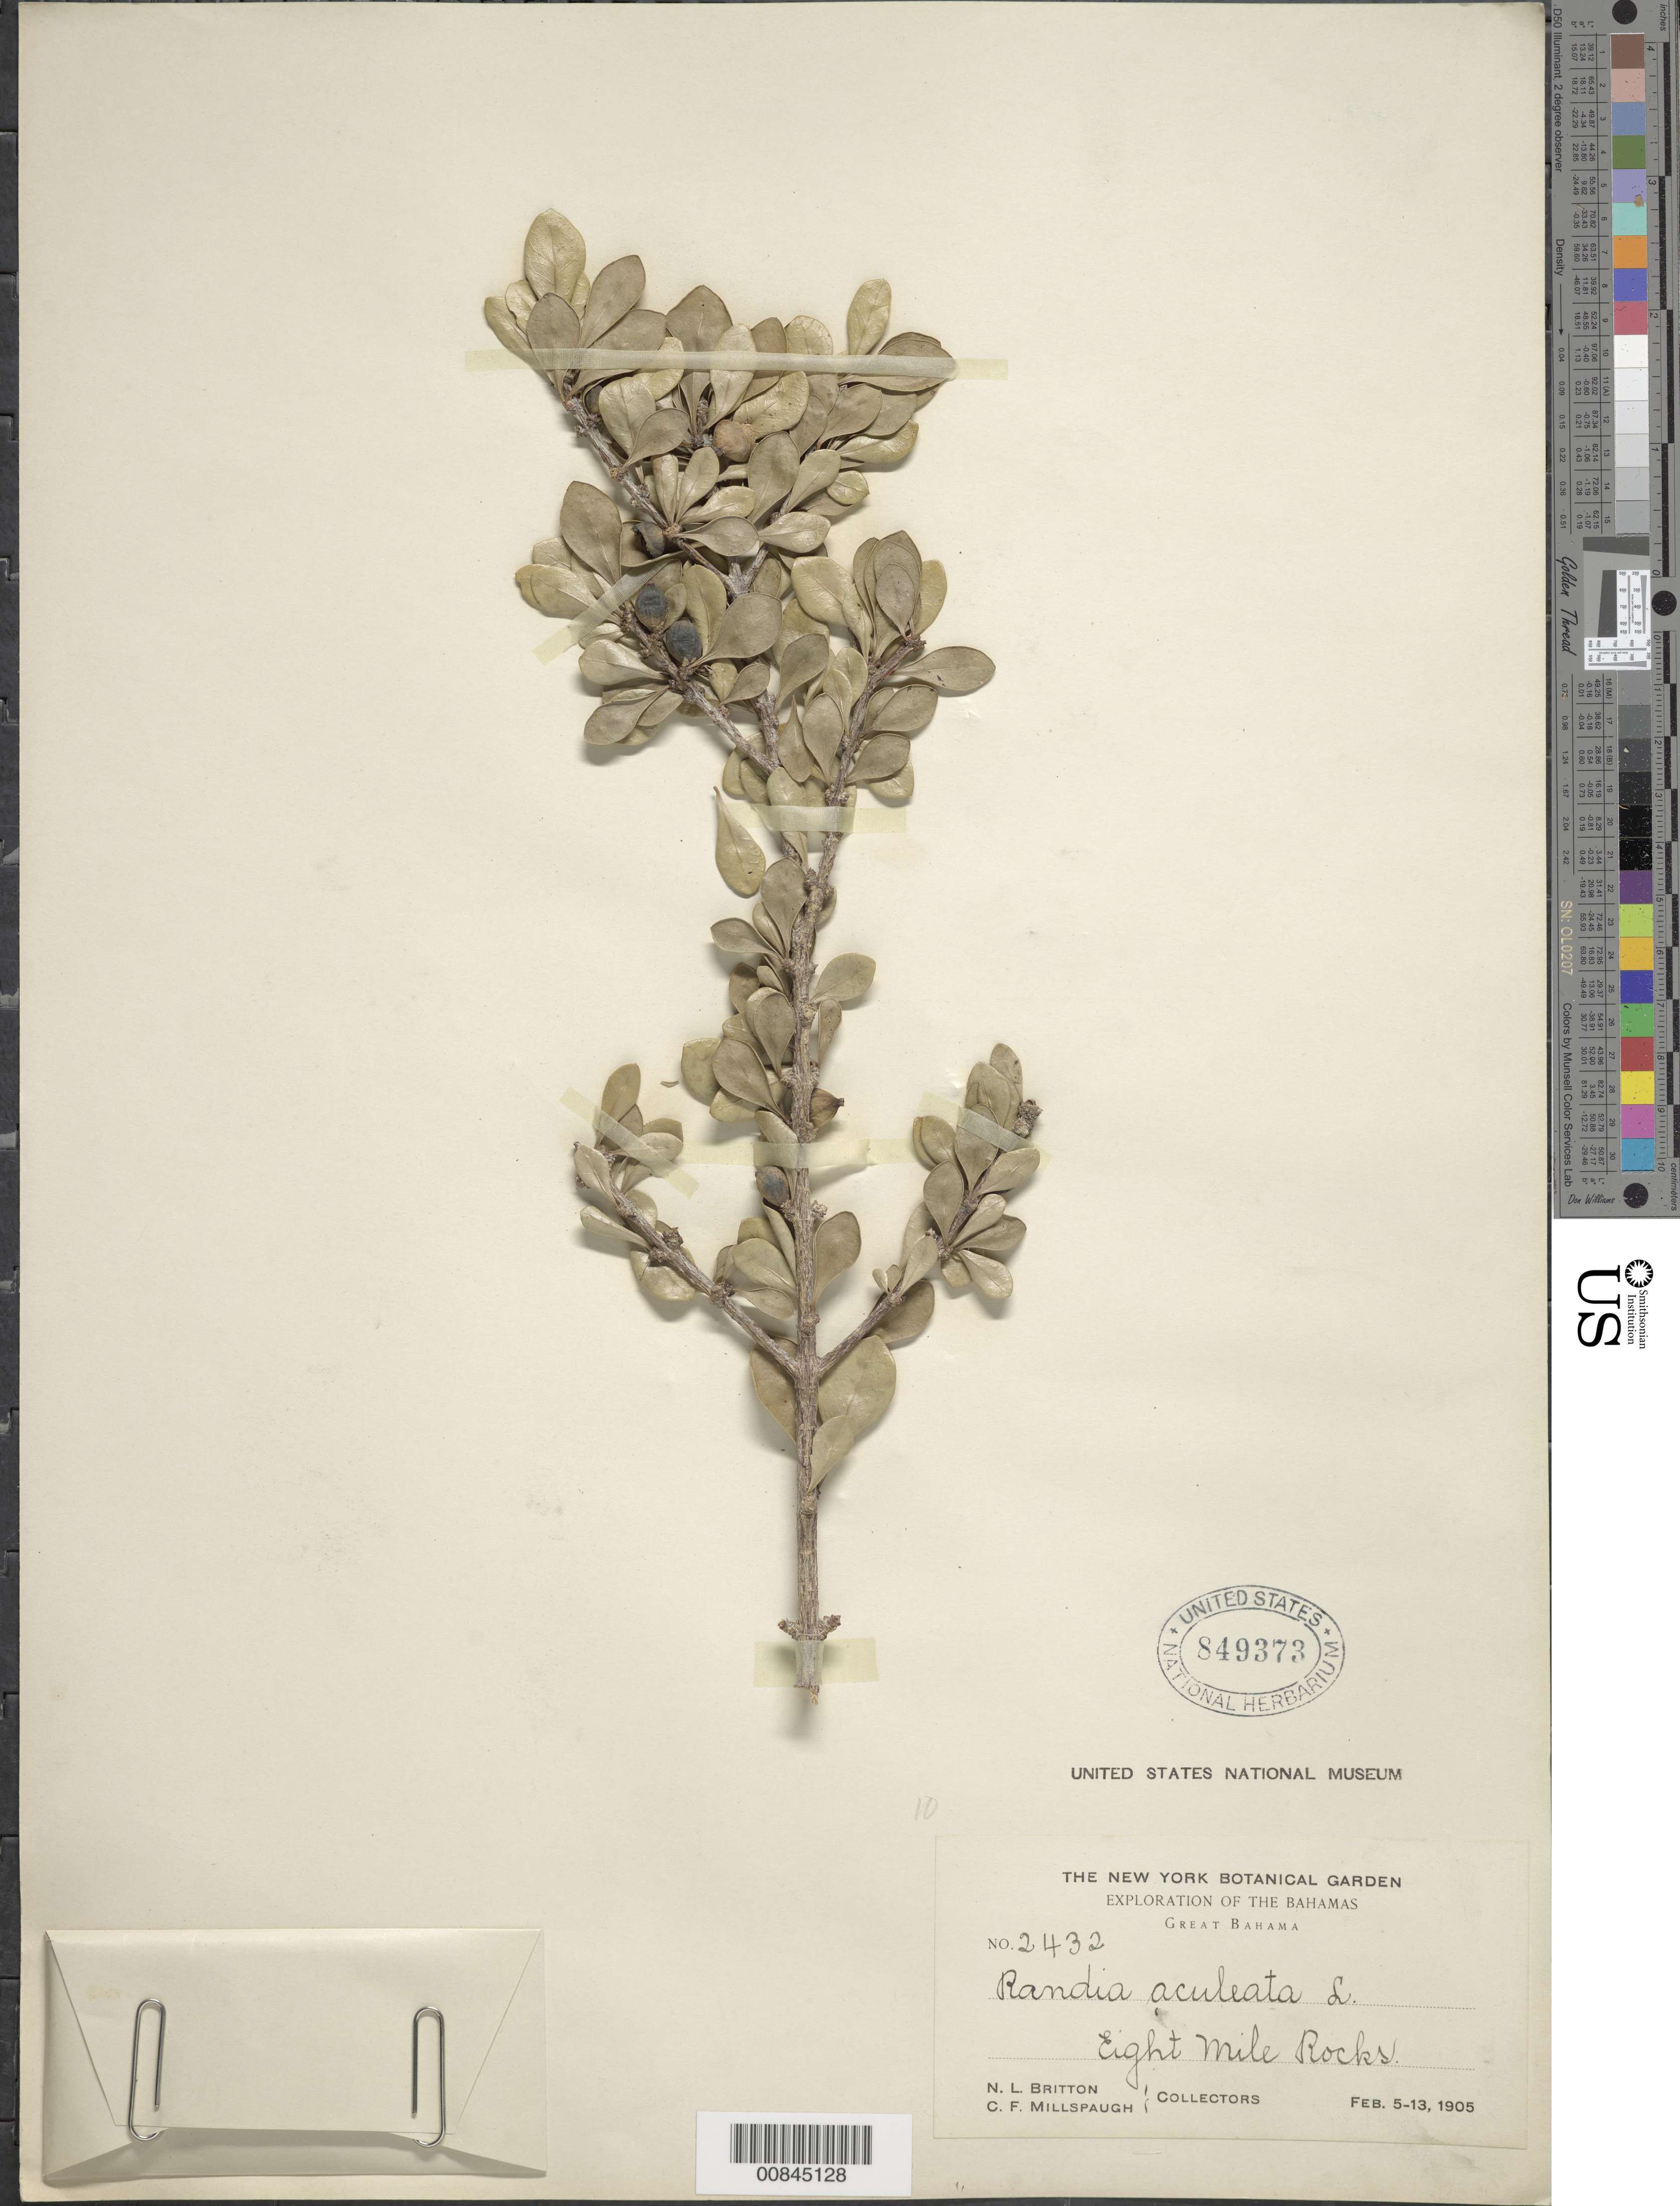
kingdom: Plantae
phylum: Tracheophyta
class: Magnoliopsida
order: Gentianales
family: Rubiaceae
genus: Randia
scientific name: Randia aculeata var. aculeata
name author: L.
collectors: N. Britton & N. Millspaugh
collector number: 2432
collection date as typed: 05 Feb 1905 to 13 Feb 1905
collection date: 1905-02-05/1905-02-13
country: Bahamas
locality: Eight Mile Rocks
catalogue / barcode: US 849373